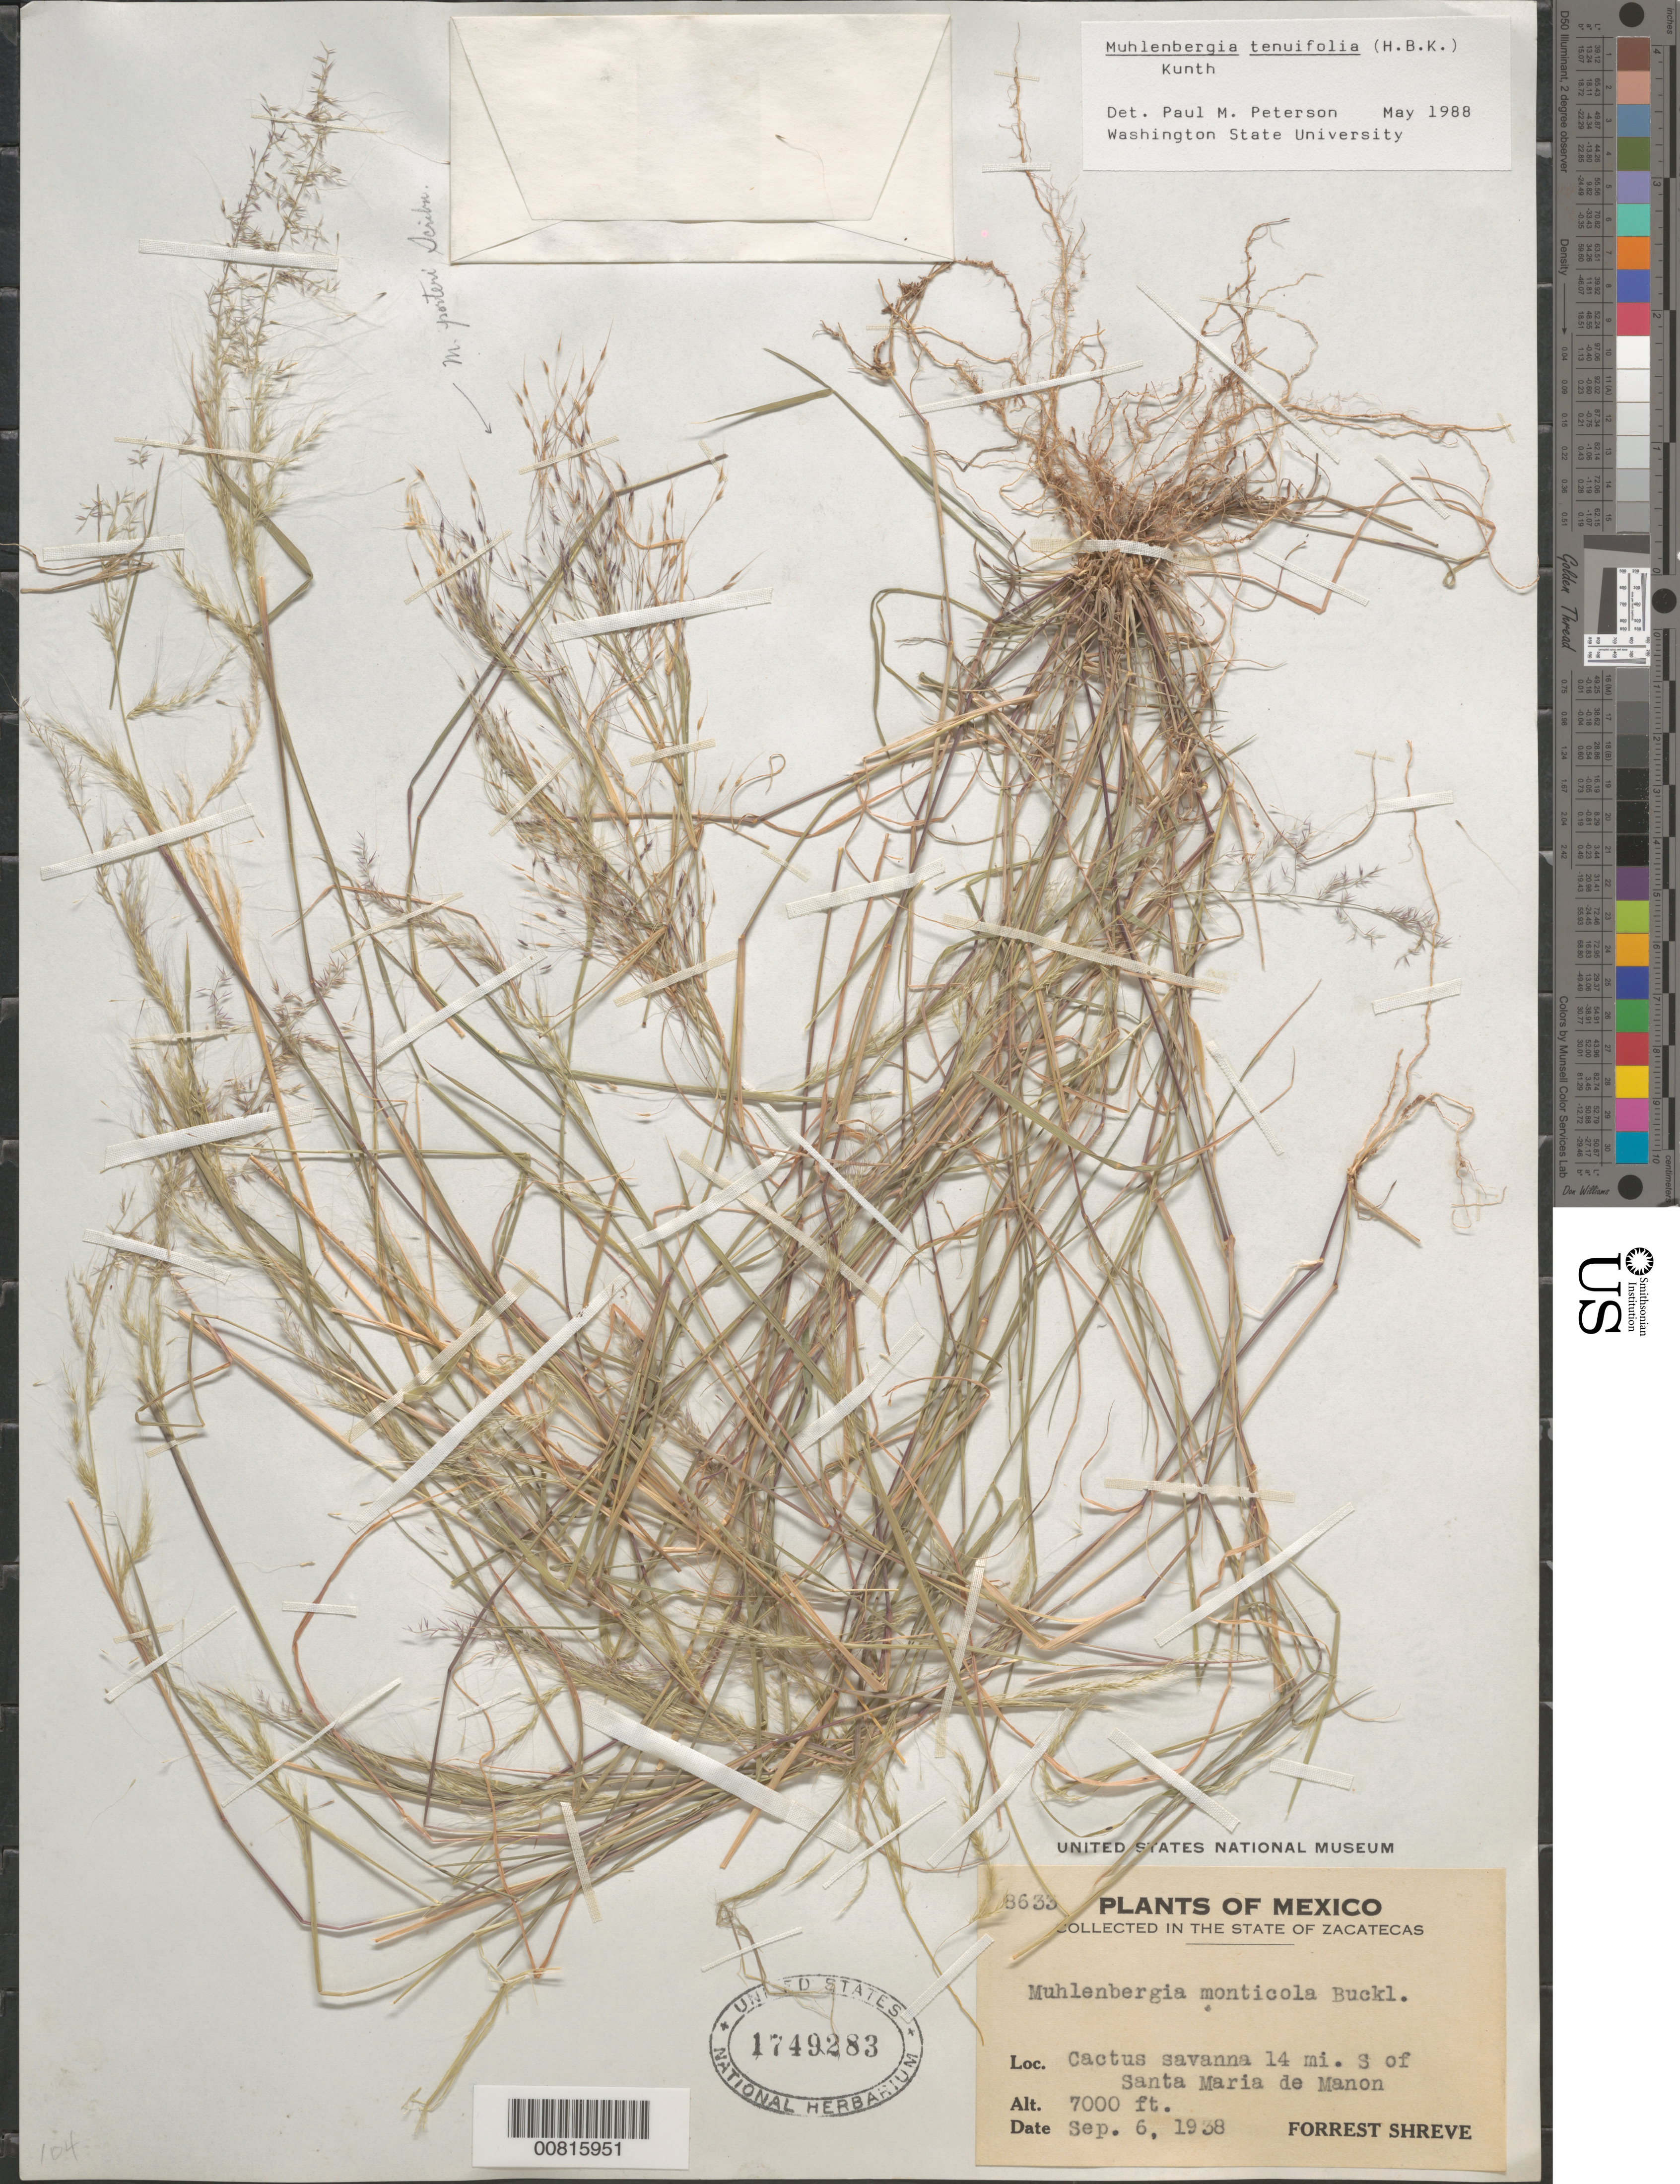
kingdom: Plantae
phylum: Tracheophyta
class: Liliopsida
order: Poales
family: Poaceae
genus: Muhlenbergia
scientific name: Muhlenbergia tenuifolia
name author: (Kunth) Kunth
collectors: F. Shreve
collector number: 8633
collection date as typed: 06 Sep 1938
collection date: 1938-09-06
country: Mexico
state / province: Zacatecas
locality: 14 mi S of Santa Maria de Manon, Zac.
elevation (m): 2134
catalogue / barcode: US 1749283